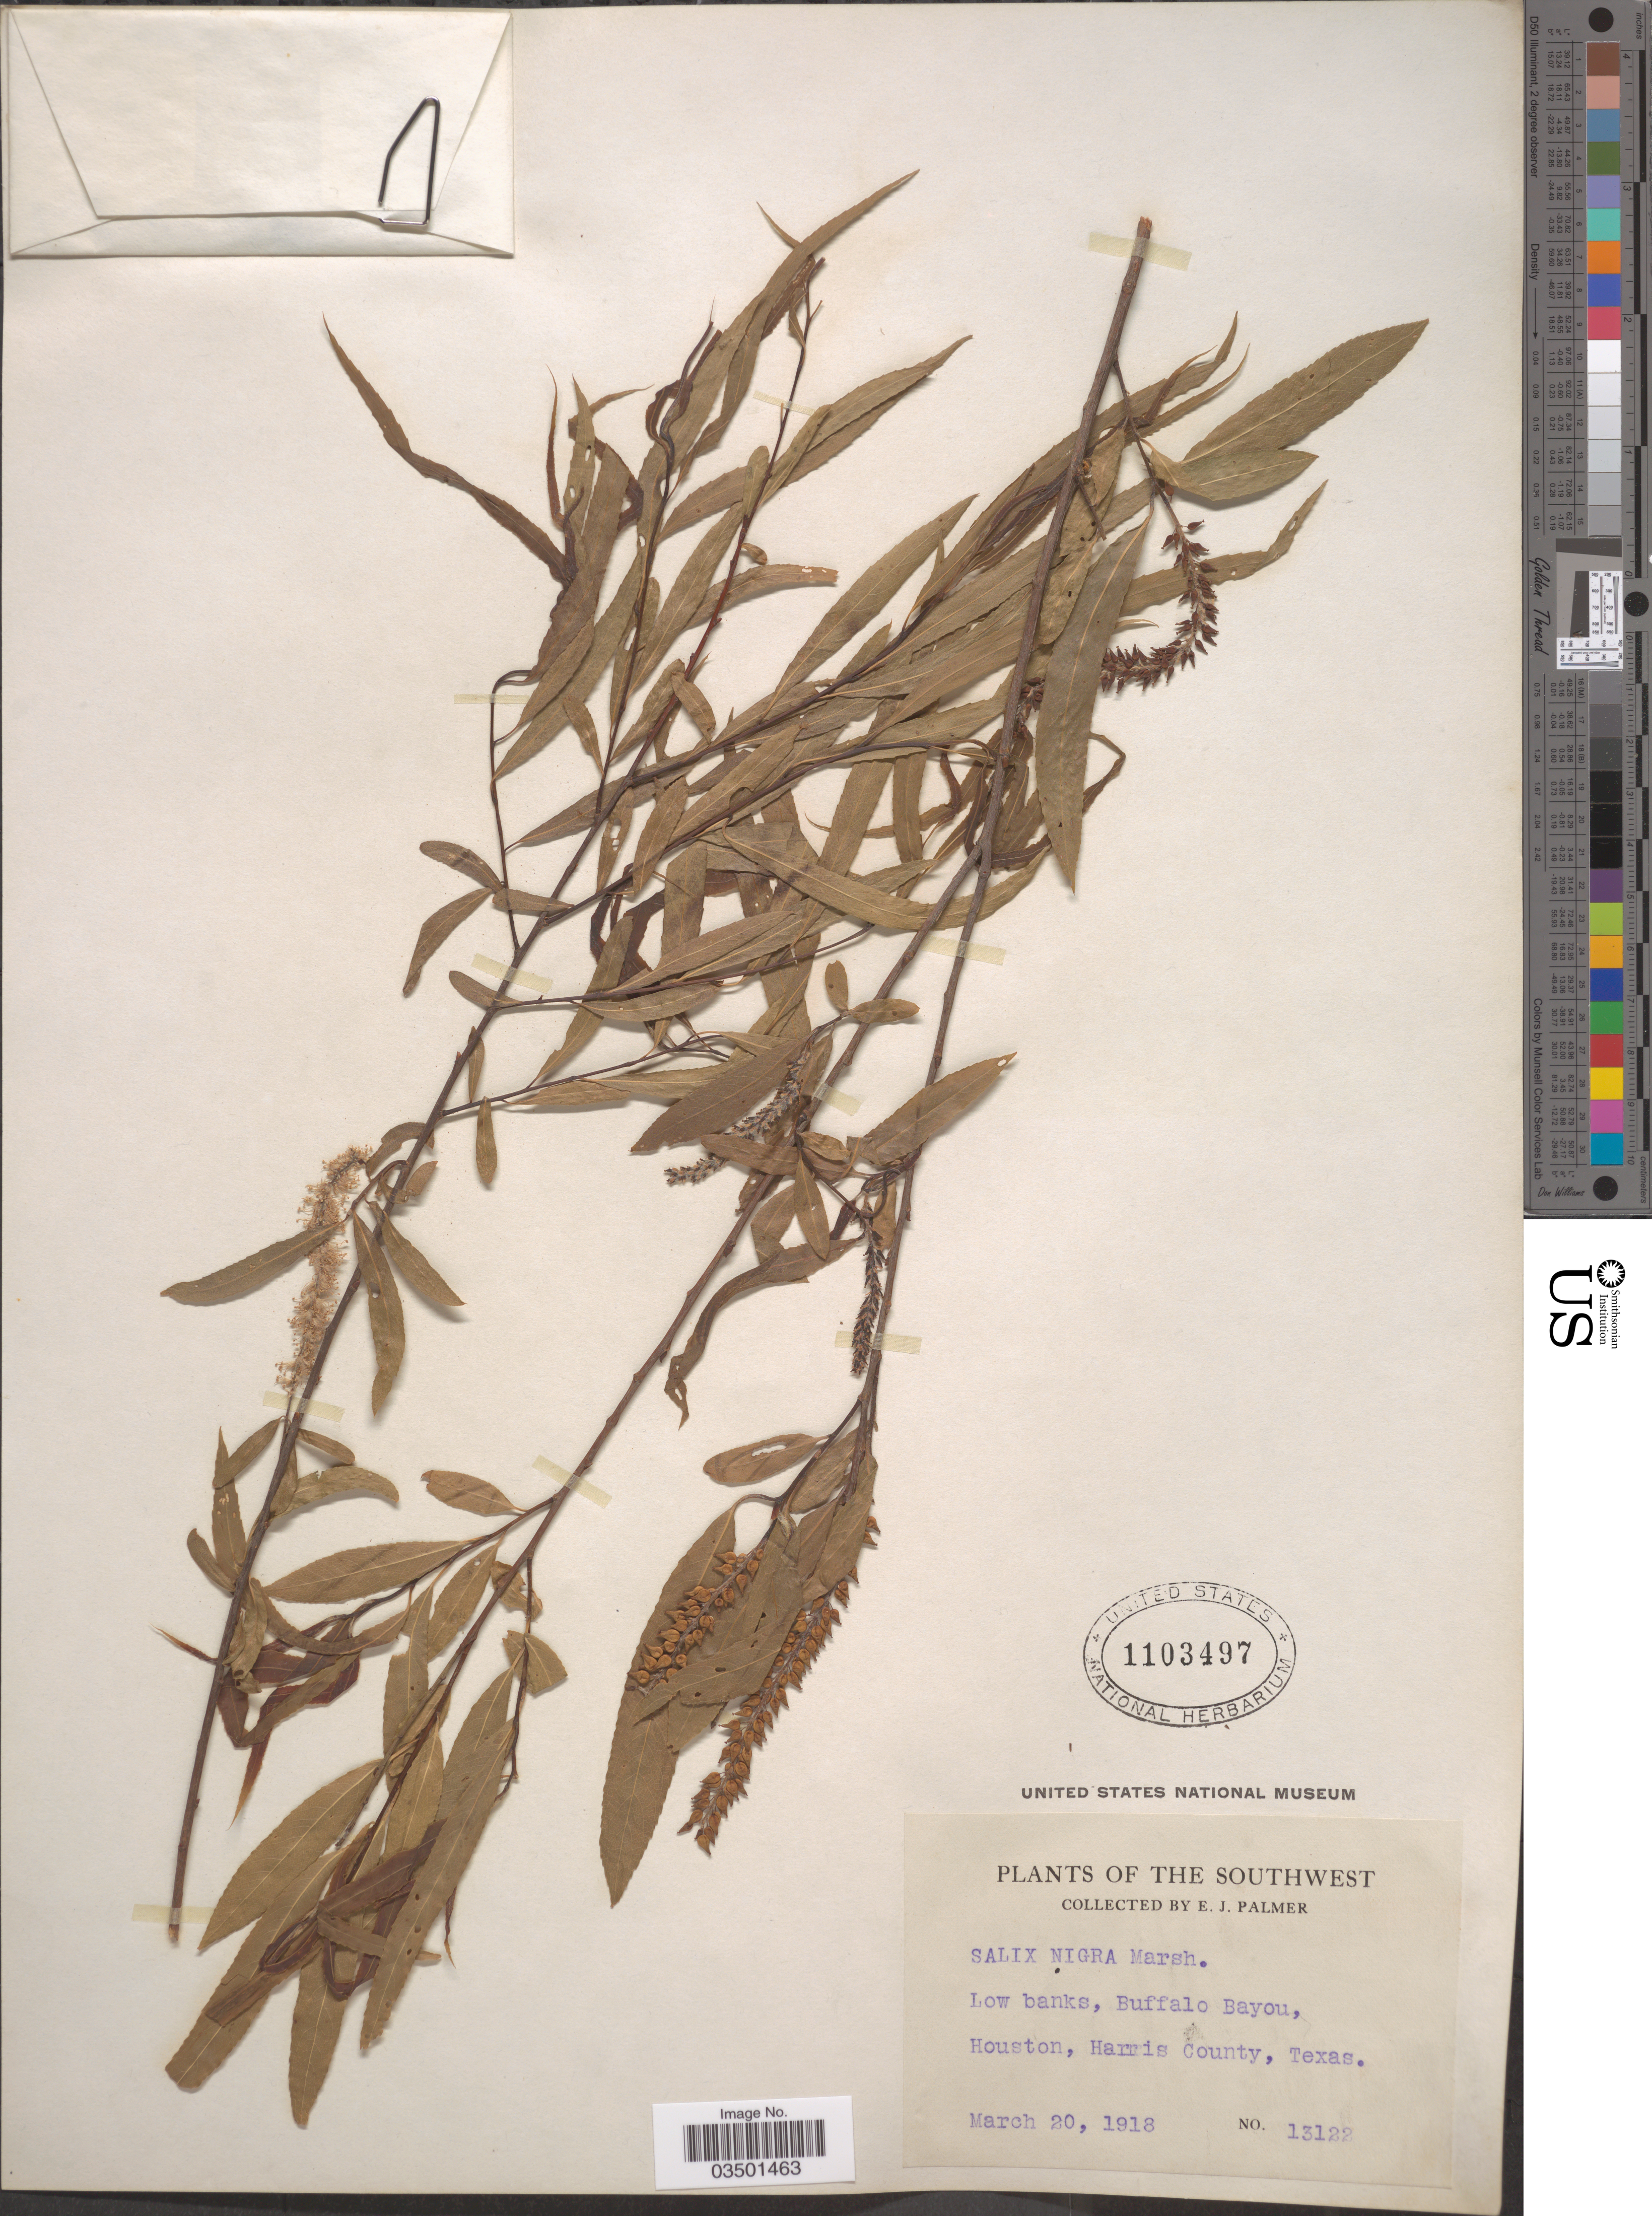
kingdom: Plantae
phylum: Tracheophyta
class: Magnoliopsida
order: Malpighiales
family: Salicaceae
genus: Salix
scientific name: Salix nigra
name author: Marshall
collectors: E. J. Palmer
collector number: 13122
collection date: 1918-03-20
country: United States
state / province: Texas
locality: The Southwest, Low banks, Buffalo Bayou, Houston, Harris County.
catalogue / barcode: US 1103497